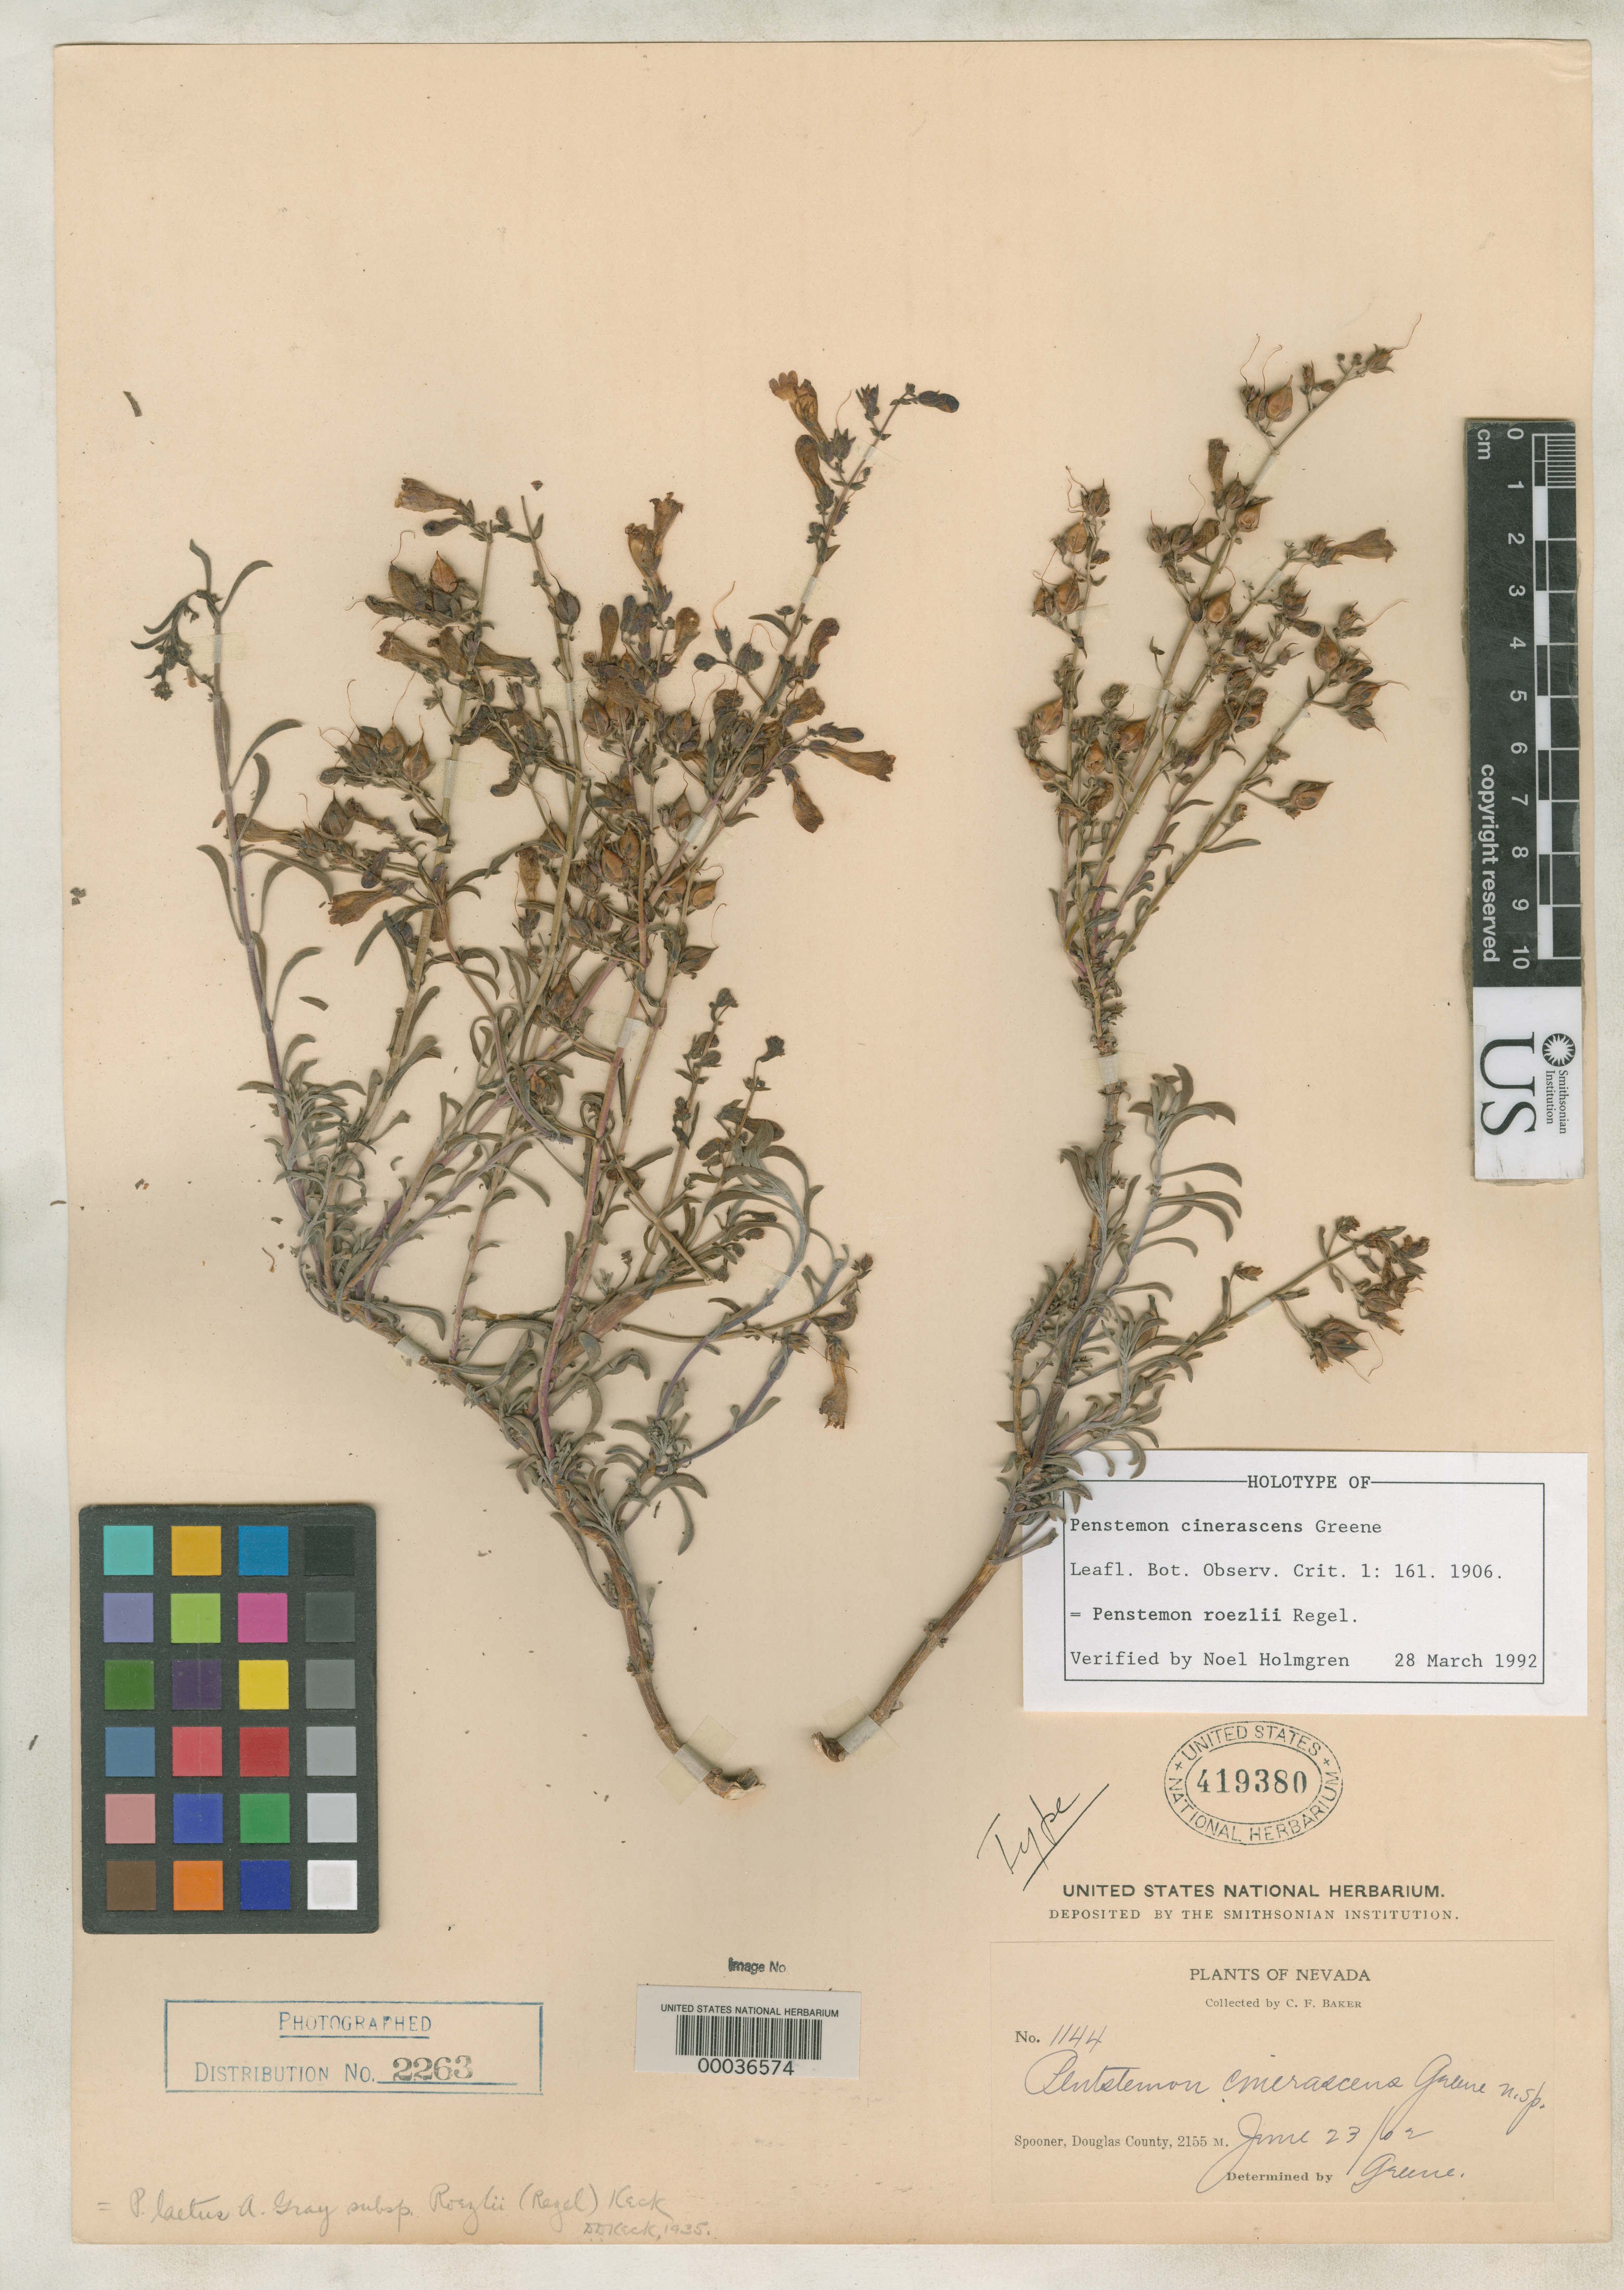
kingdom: Plantae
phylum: Tracheophyta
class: Magnoliopsida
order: Lamiales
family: Plantaginaceae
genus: Penstemon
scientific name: Penstemon cinerascens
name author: Greene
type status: Holotype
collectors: C. F. Baker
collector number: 1144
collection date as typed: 23 Jun 1902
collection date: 1902-06-23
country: United States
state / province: Nevada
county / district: Douglas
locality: Spooner.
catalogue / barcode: US 419380